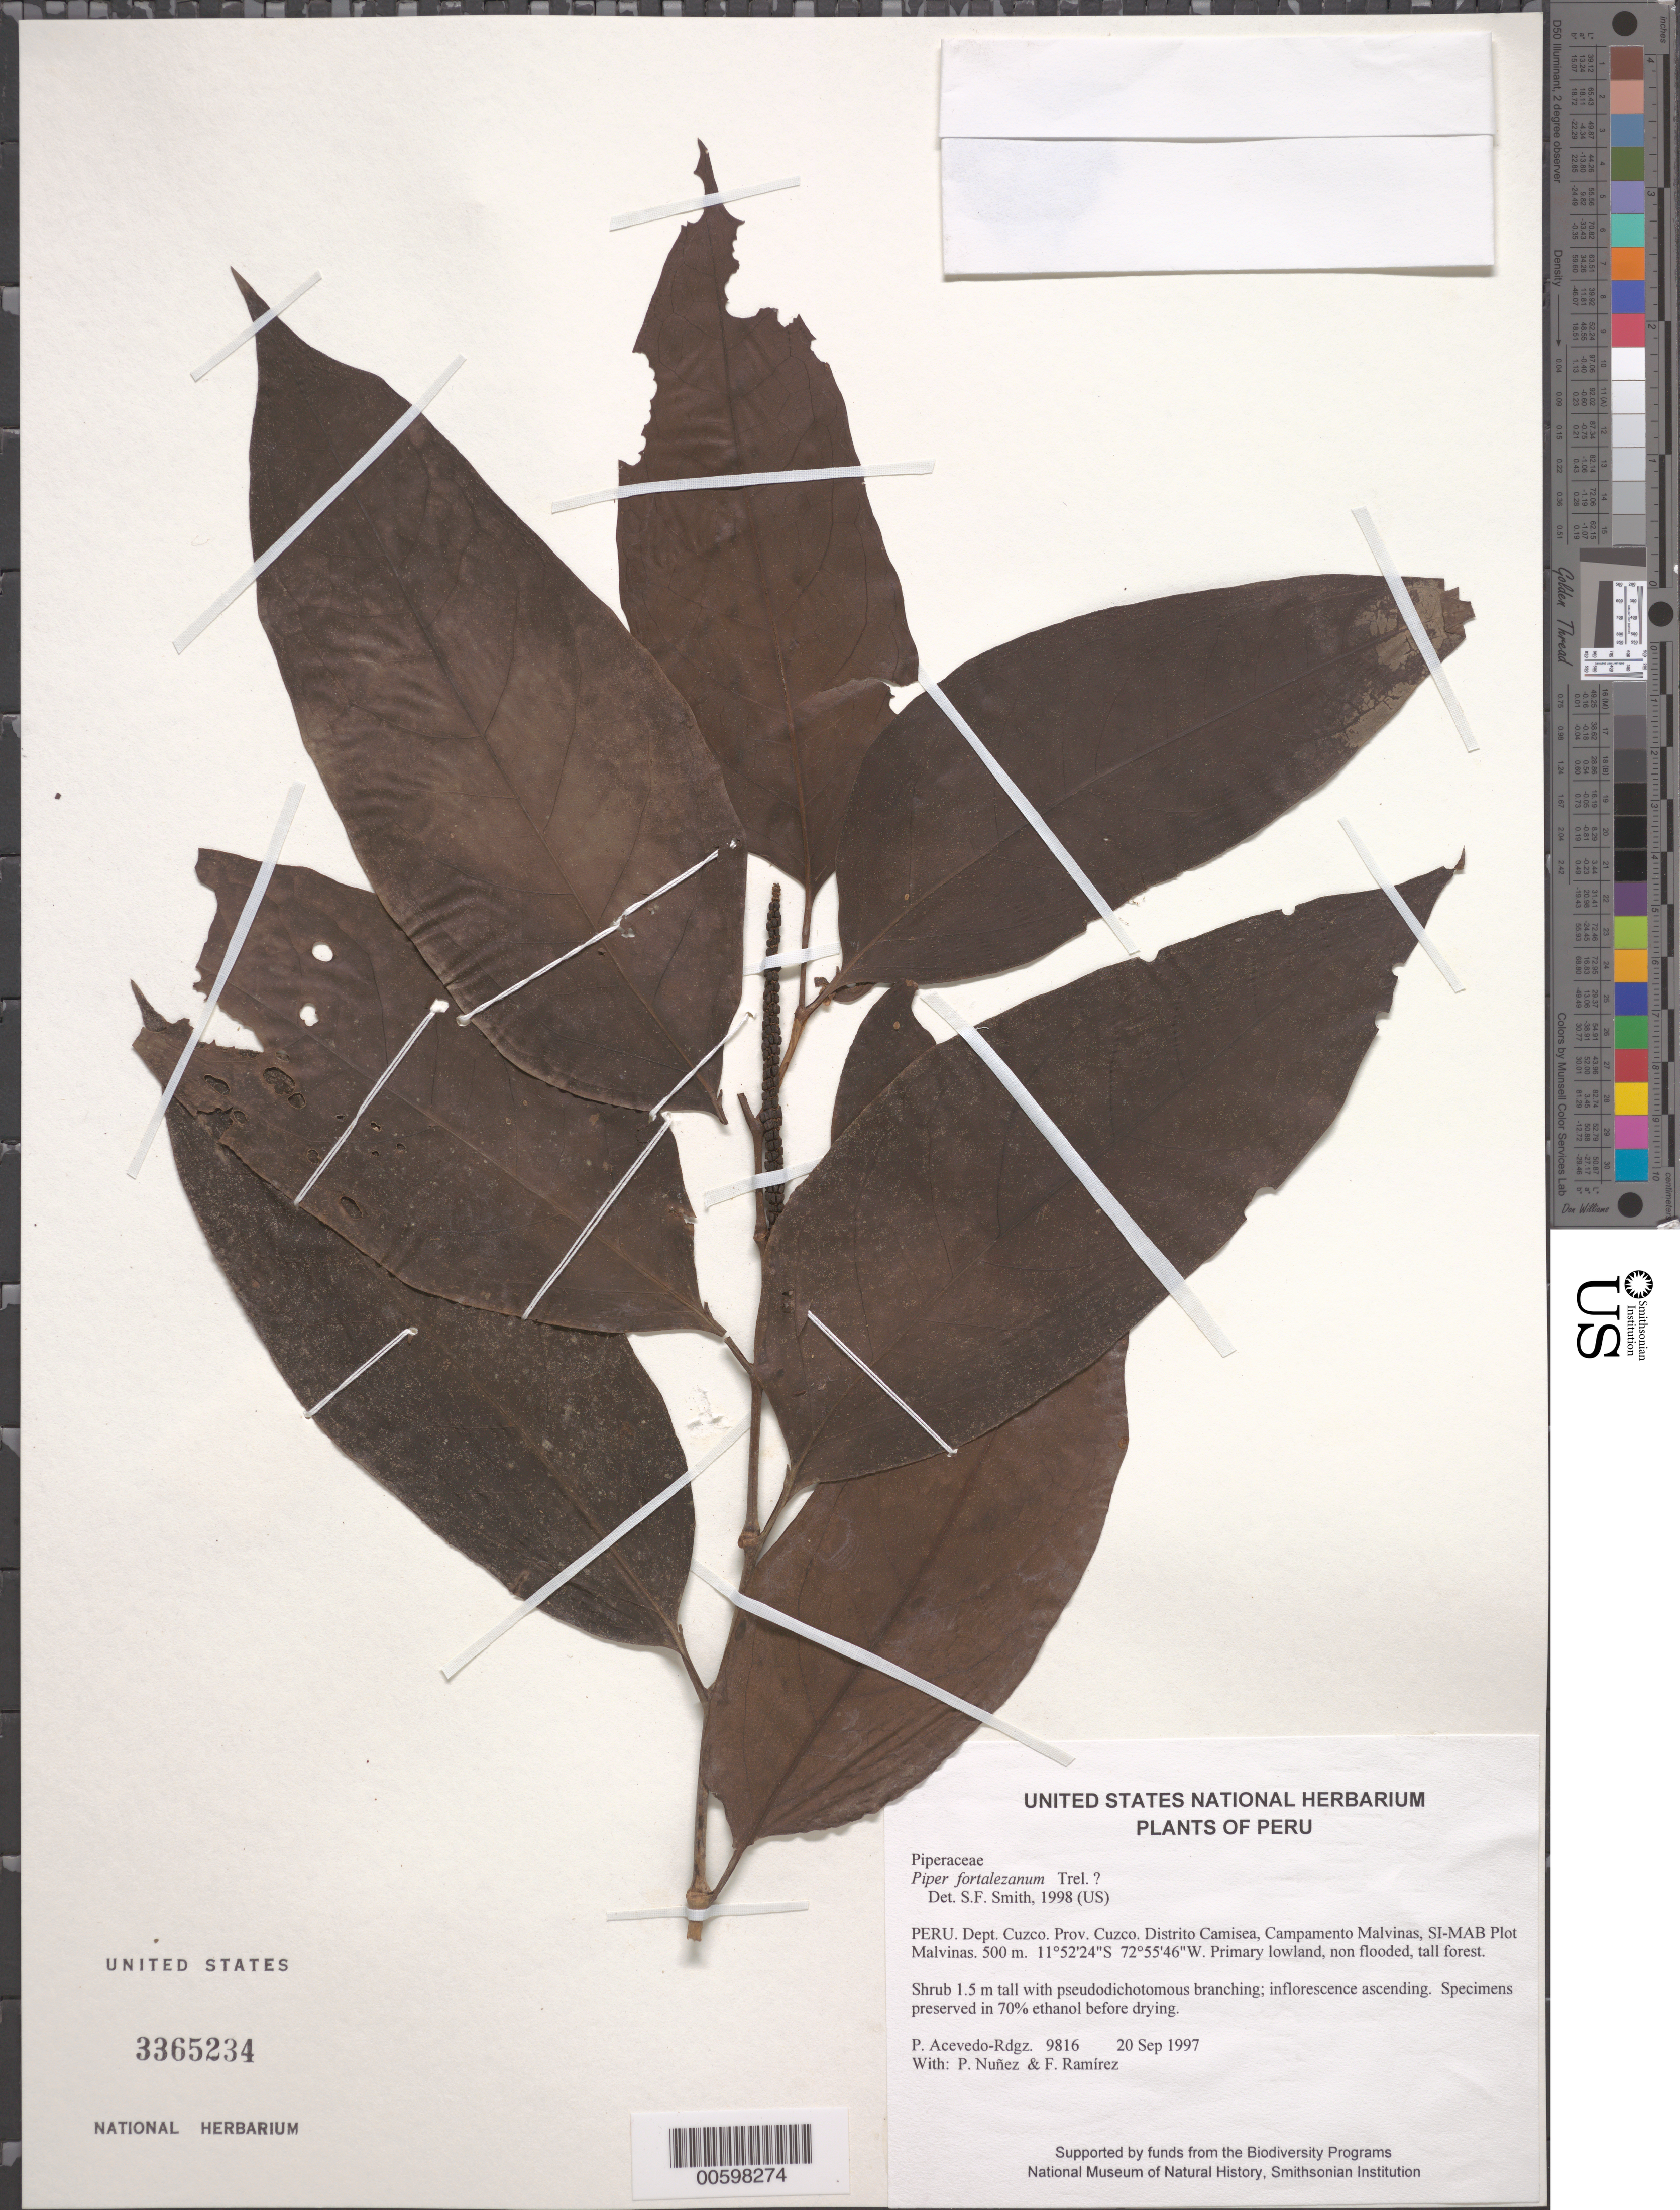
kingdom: Plantae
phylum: Tracheophyta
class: Magnoliopsida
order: Piperales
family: Piperaceae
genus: Piper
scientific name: Piper fortalezanum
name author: Trel.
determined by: Smith, Stephen F., (US), NMNH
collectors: P. Acevedo-Rodr., P. Nuñez V. & F. Ramirez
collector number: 9816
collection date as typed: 20 Sep 1997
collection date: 1997-09-20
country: Peru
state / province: Cusco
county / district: Cusco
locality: Distrito Camisea, Campamento Malvinas, SI-MAB Plot Malvinas.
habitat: Primary lowland, non flooded, tall forest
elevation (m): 500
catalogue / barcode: US 3365234